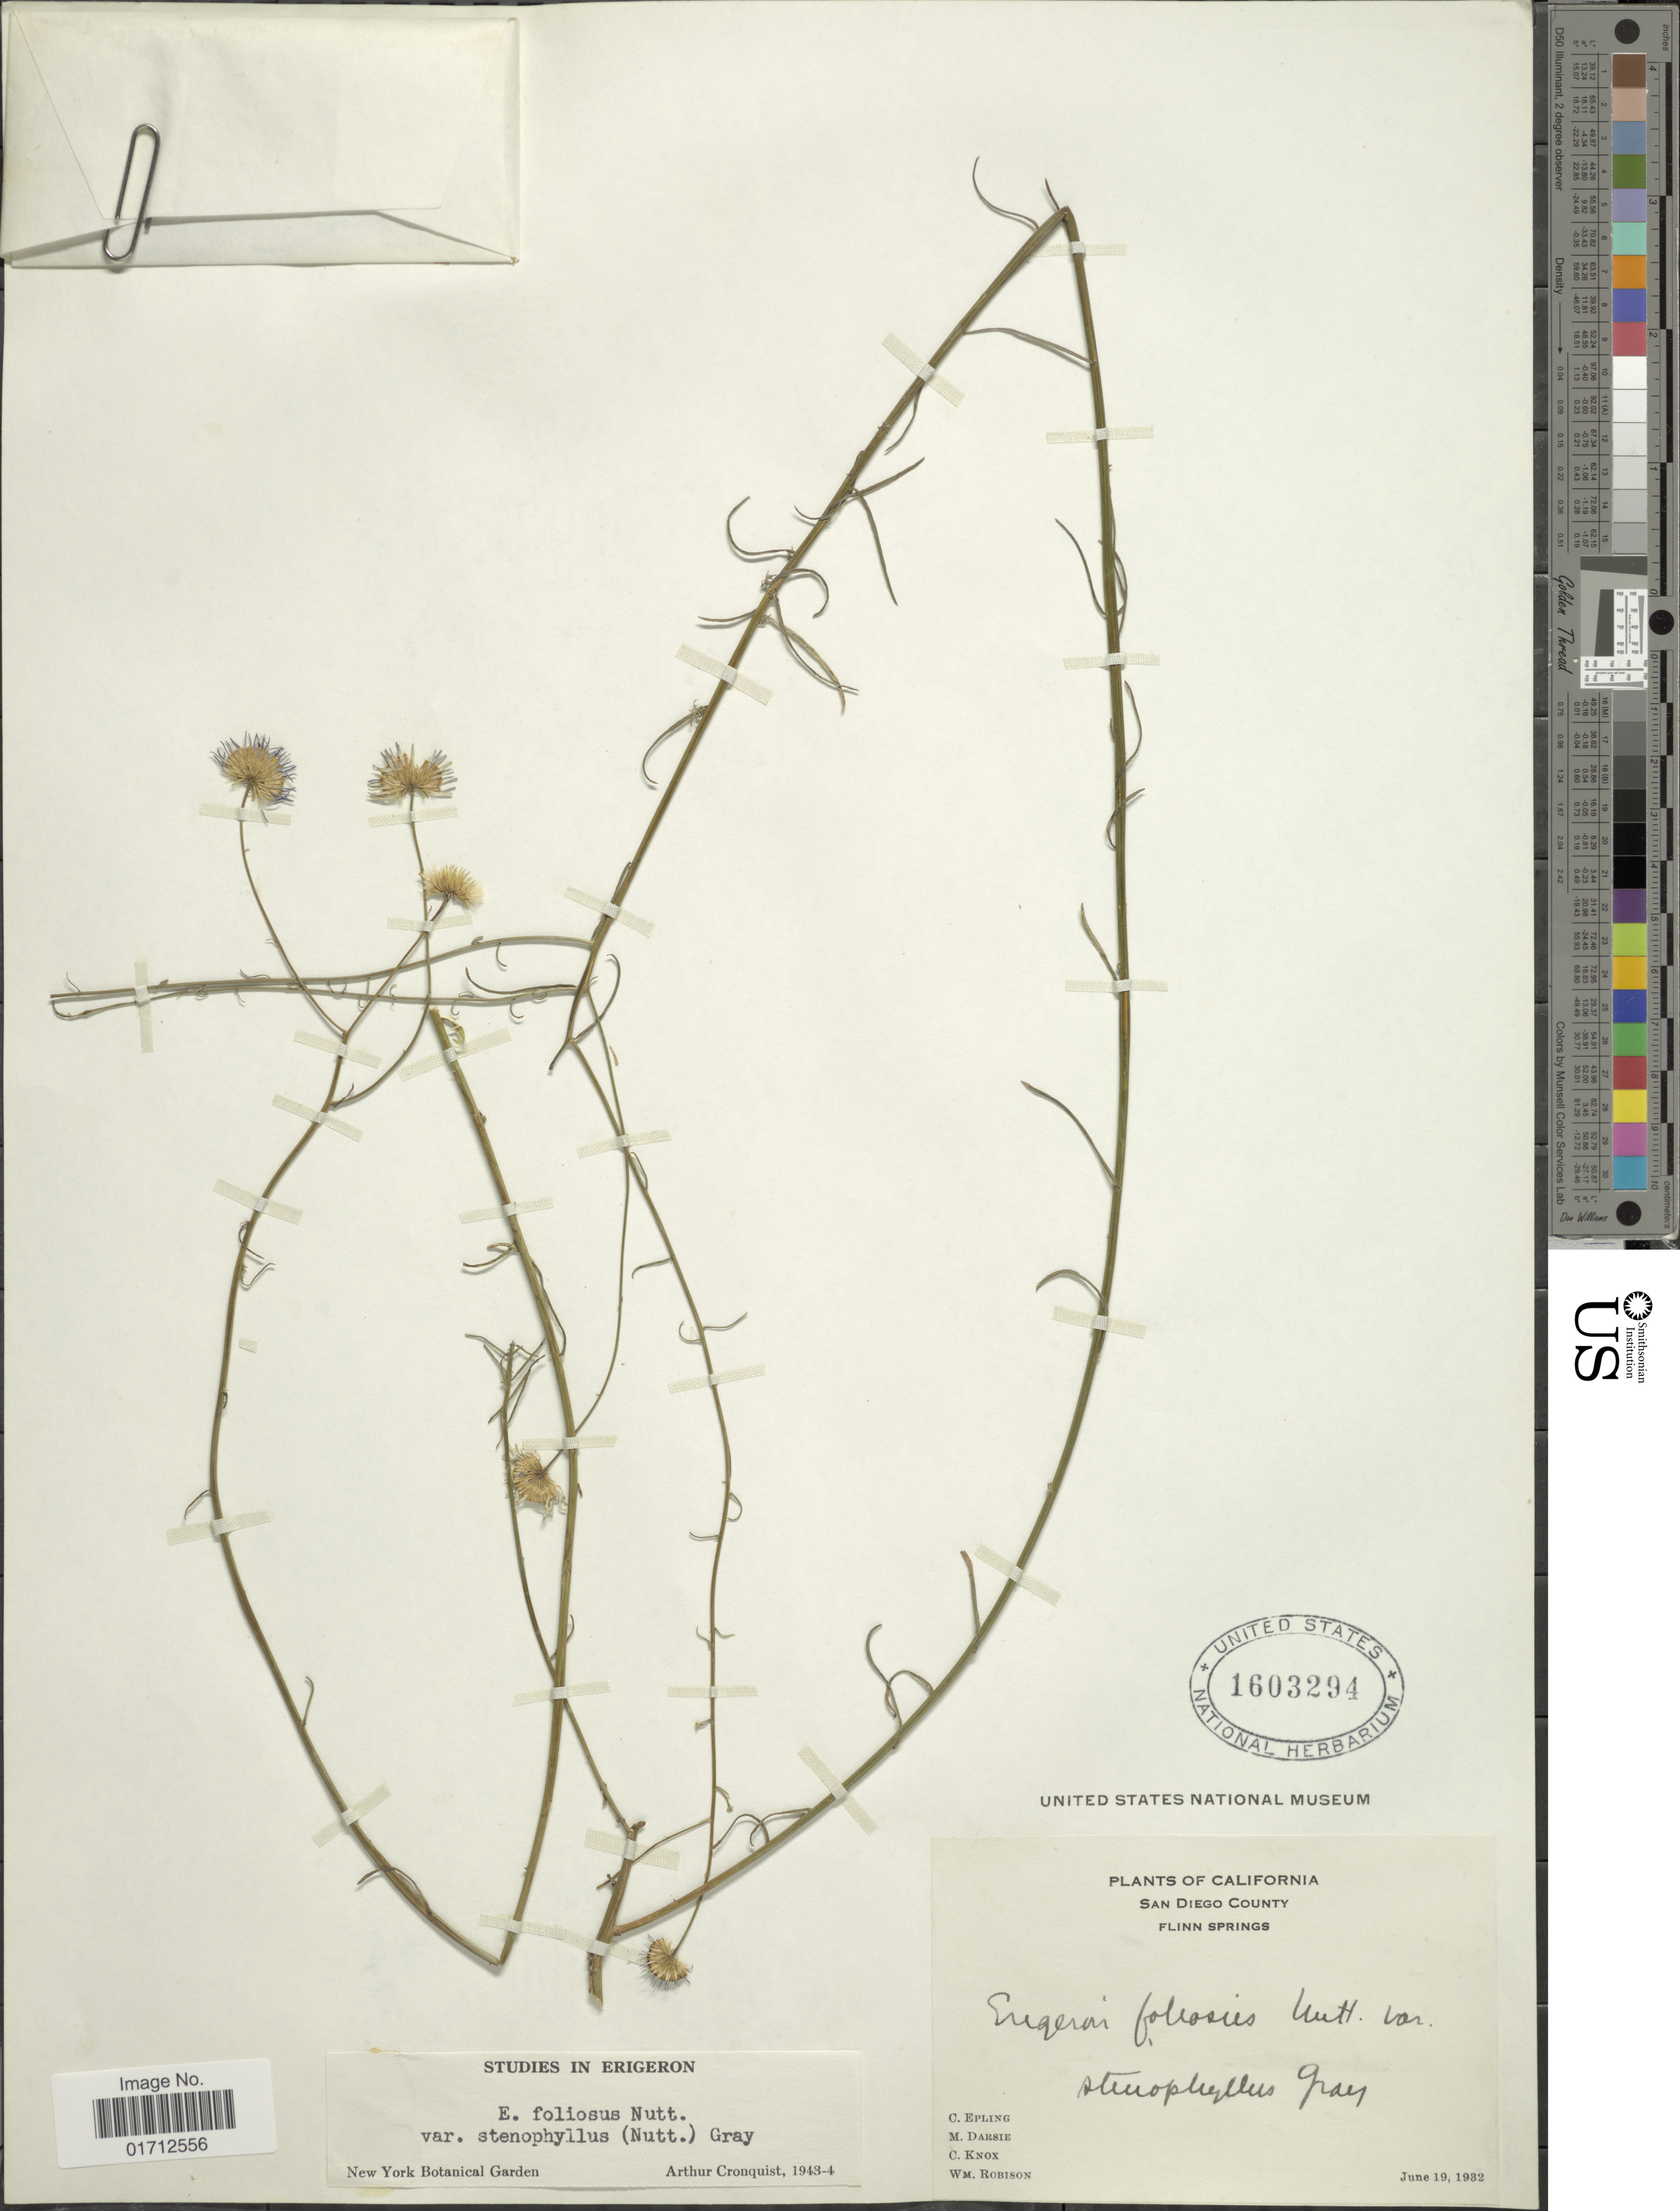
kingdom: Plantae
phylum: Tracheophyta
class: Magnoliopsida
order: Asterales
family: Asteraceae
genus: Erigeron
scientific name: Erigeron foliosus var. stenophyllus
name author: Nutt.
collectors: C. C. Epling, M. Darsie, C. Knox & W. Robinson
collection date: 1932-06-19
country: United States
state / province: California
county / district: San Diego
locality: San Diego County, Flinn Springs.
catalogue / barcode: US 1603294